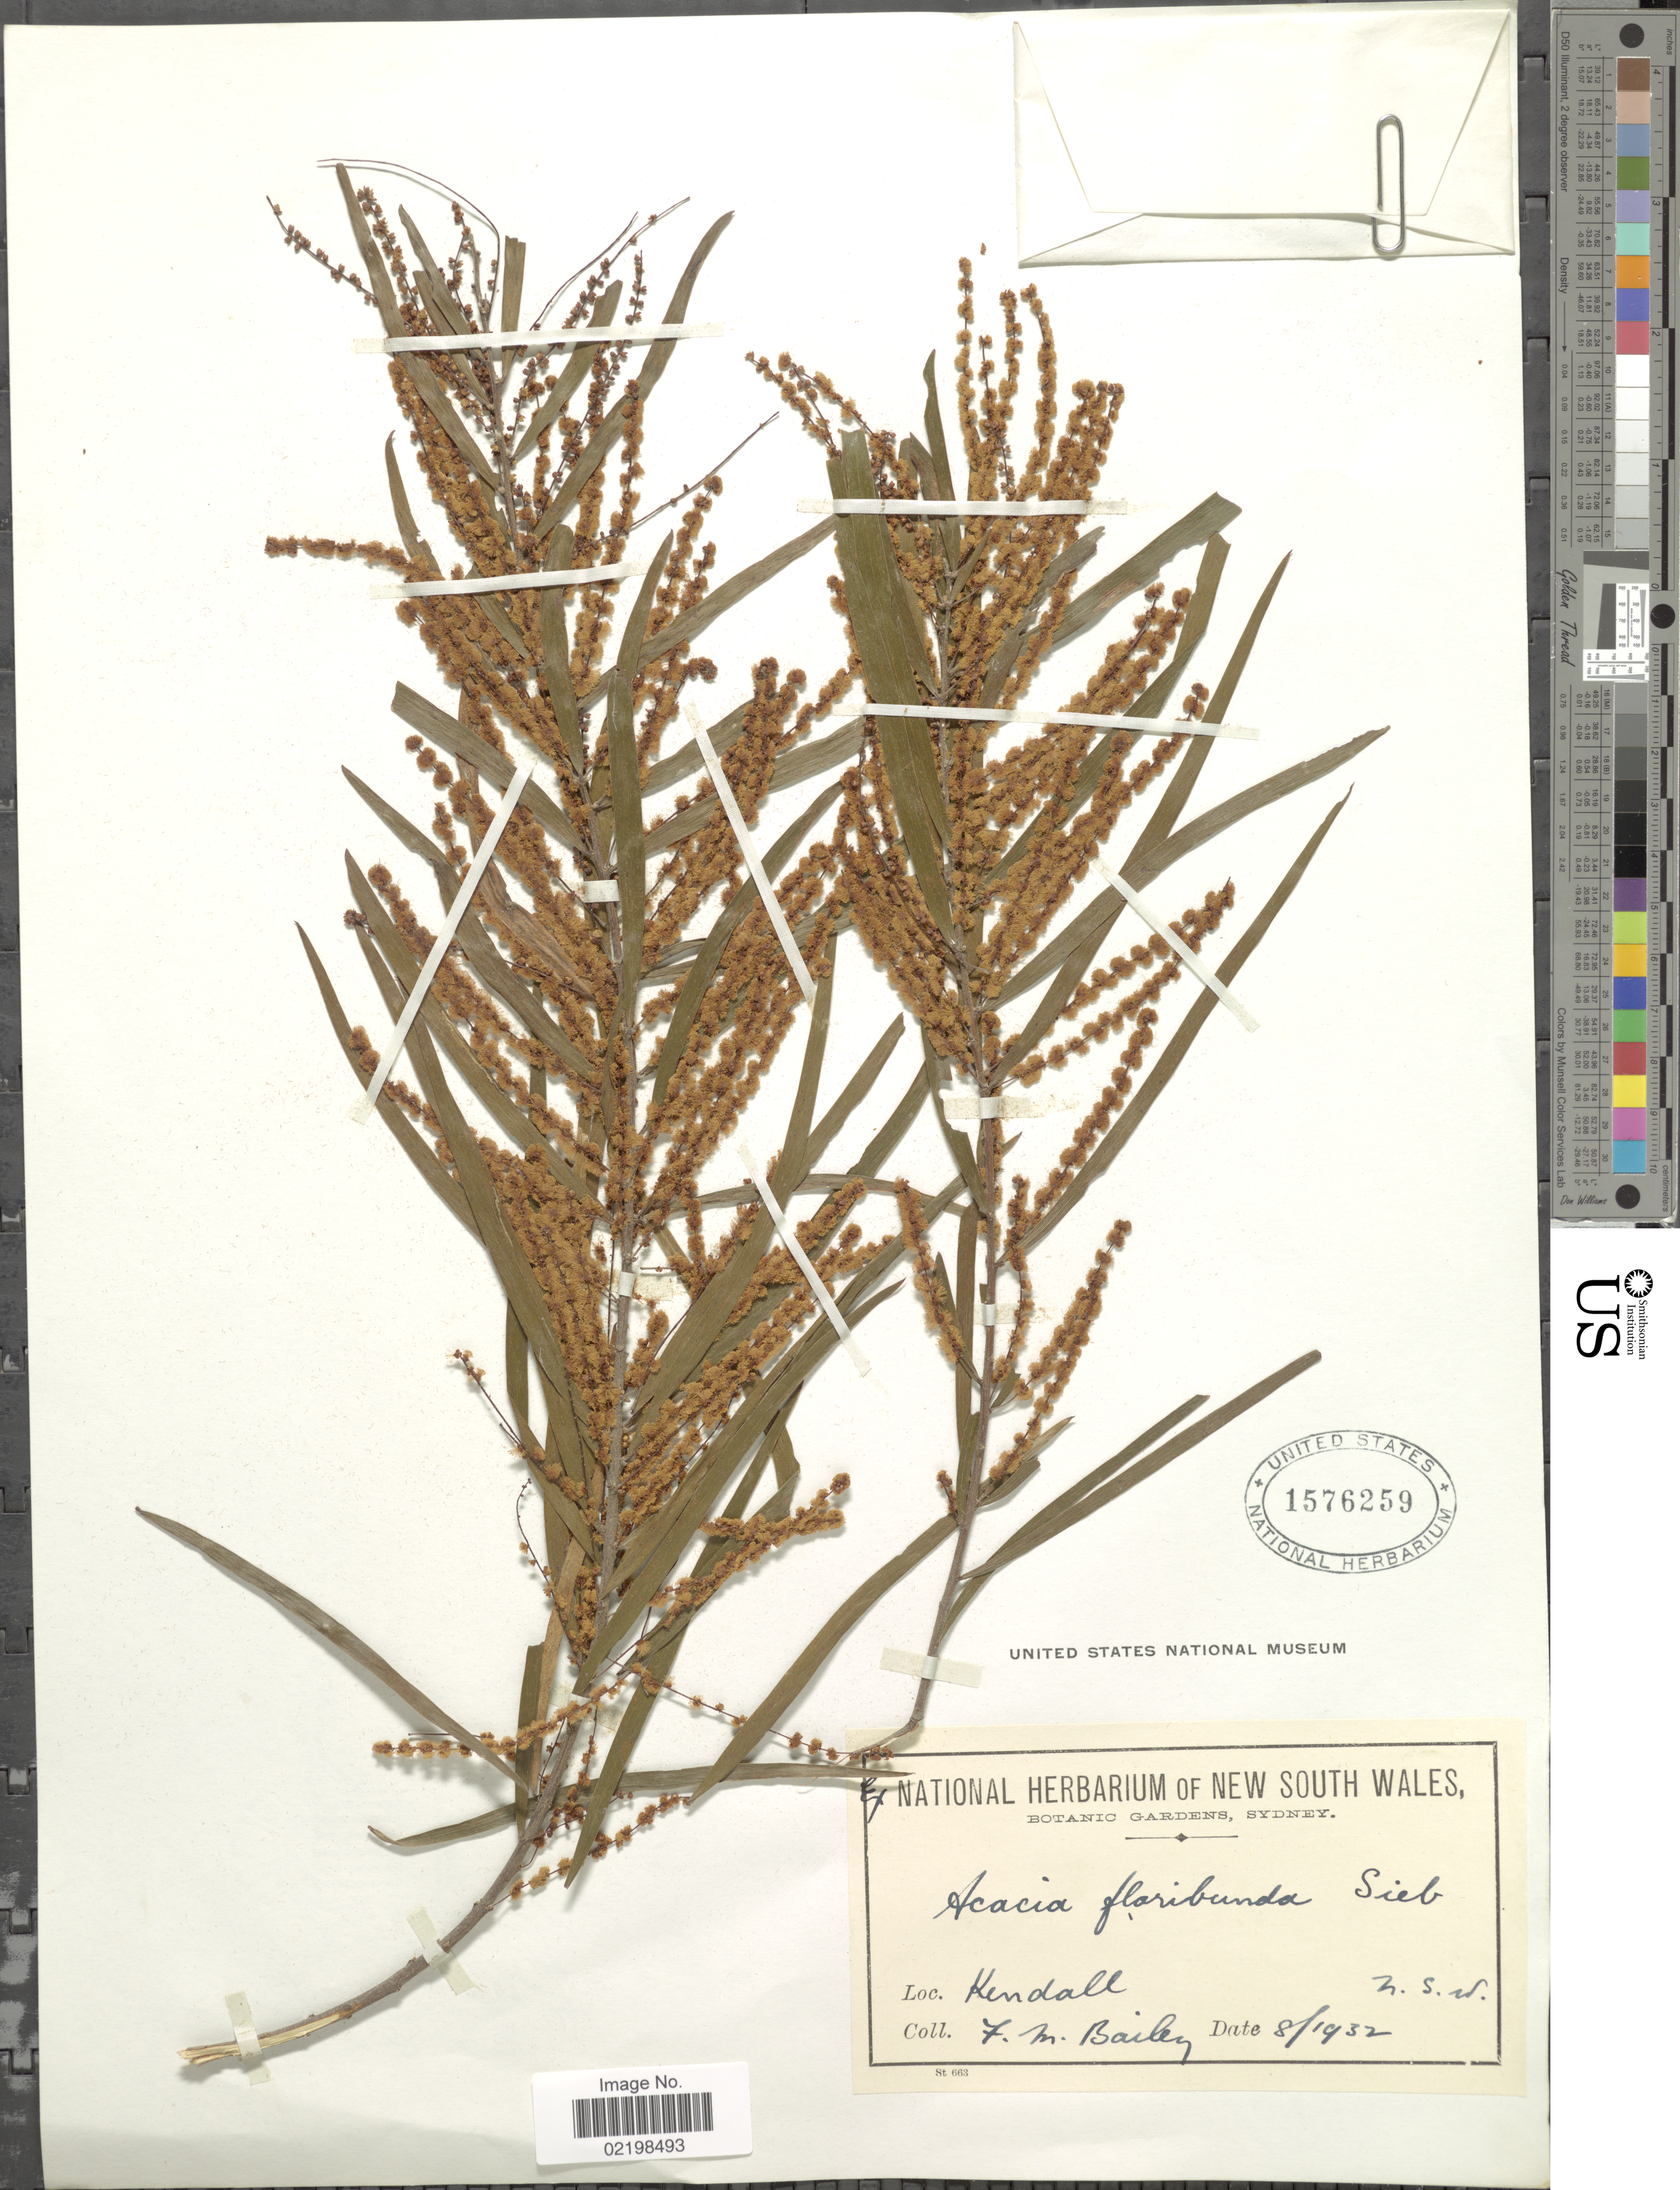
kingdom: Plantae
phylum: Tracheophyta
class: Magnoliopsida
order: Fabales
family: Fabaceae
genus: Acacia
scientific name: Acacia floribunda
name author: Willd.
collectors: F. M. Bailey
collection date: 1932-08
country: Australia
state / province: New South Wales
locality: Kendall, N.S.W.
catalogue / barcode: US 1576259